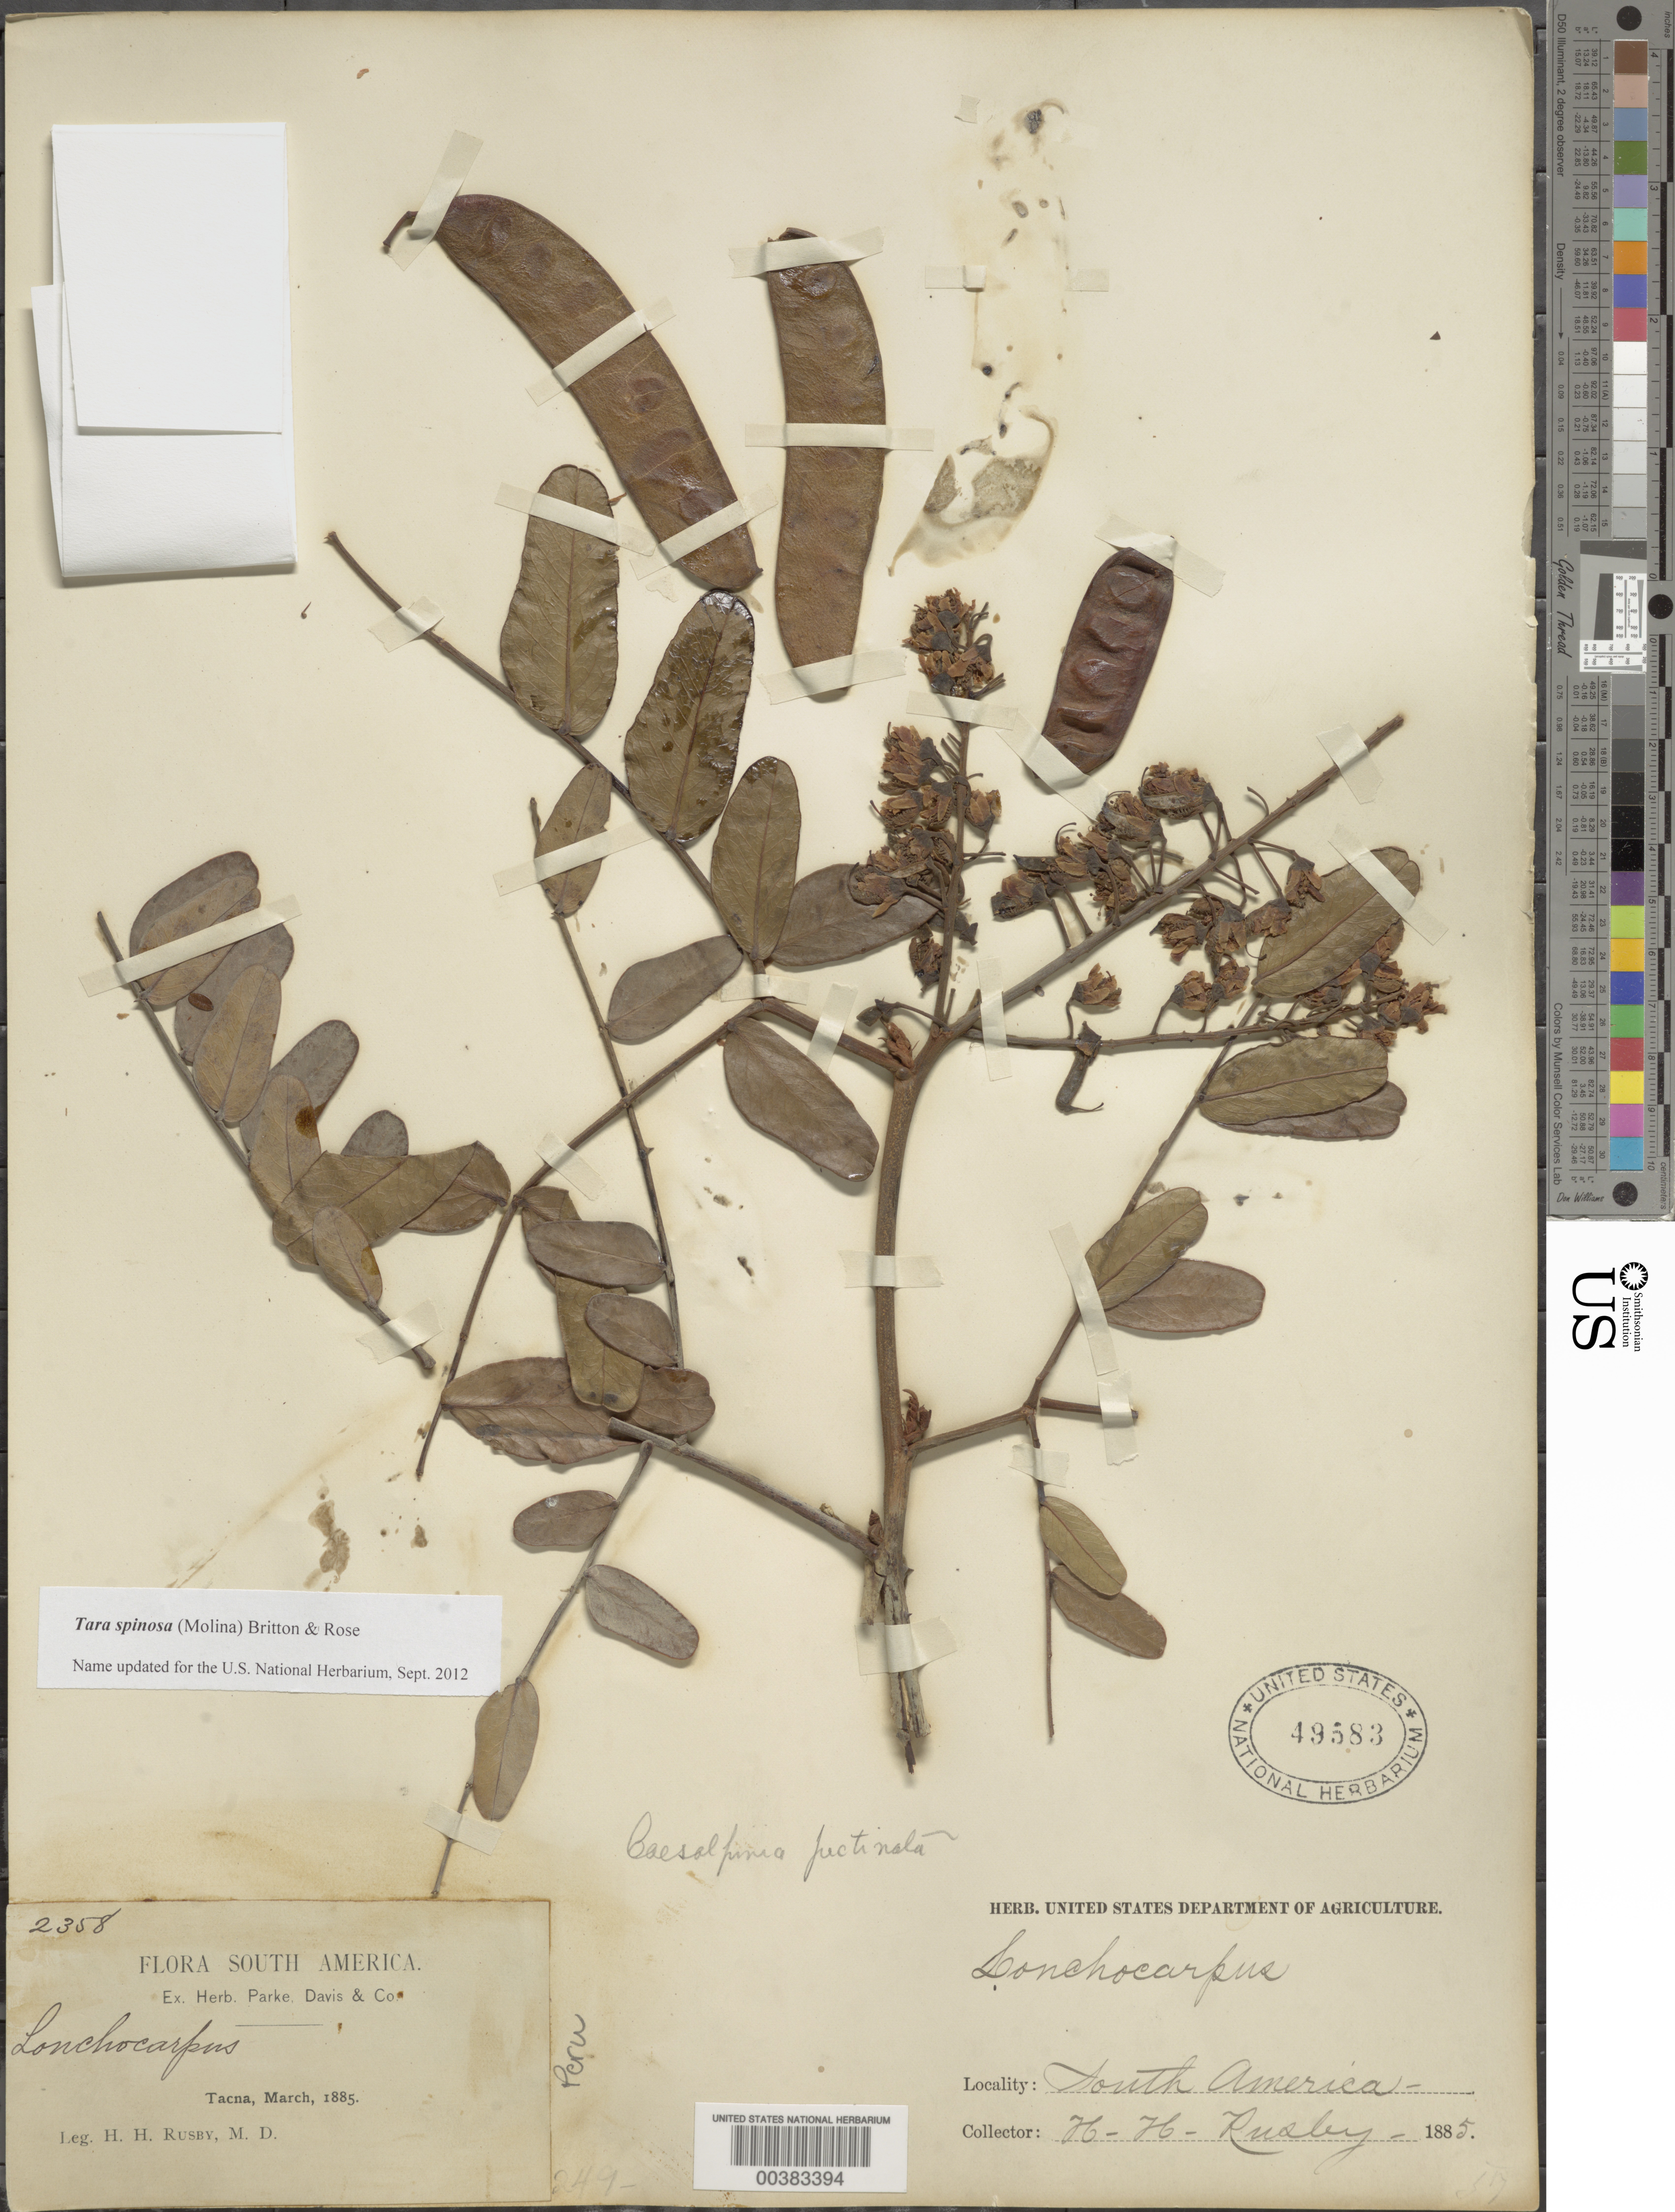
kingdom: Plantae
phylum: Tracheophyta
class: Magnoliopsida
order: Fabales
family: Fabaceae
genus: Tara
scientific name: Tara spinosa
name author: (Molina) Britton & Rose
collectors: H. H. Rusby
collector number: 2358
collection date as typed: Mar 1885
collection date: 1885-03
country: Peru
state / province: Tacna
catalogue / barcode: US 49583